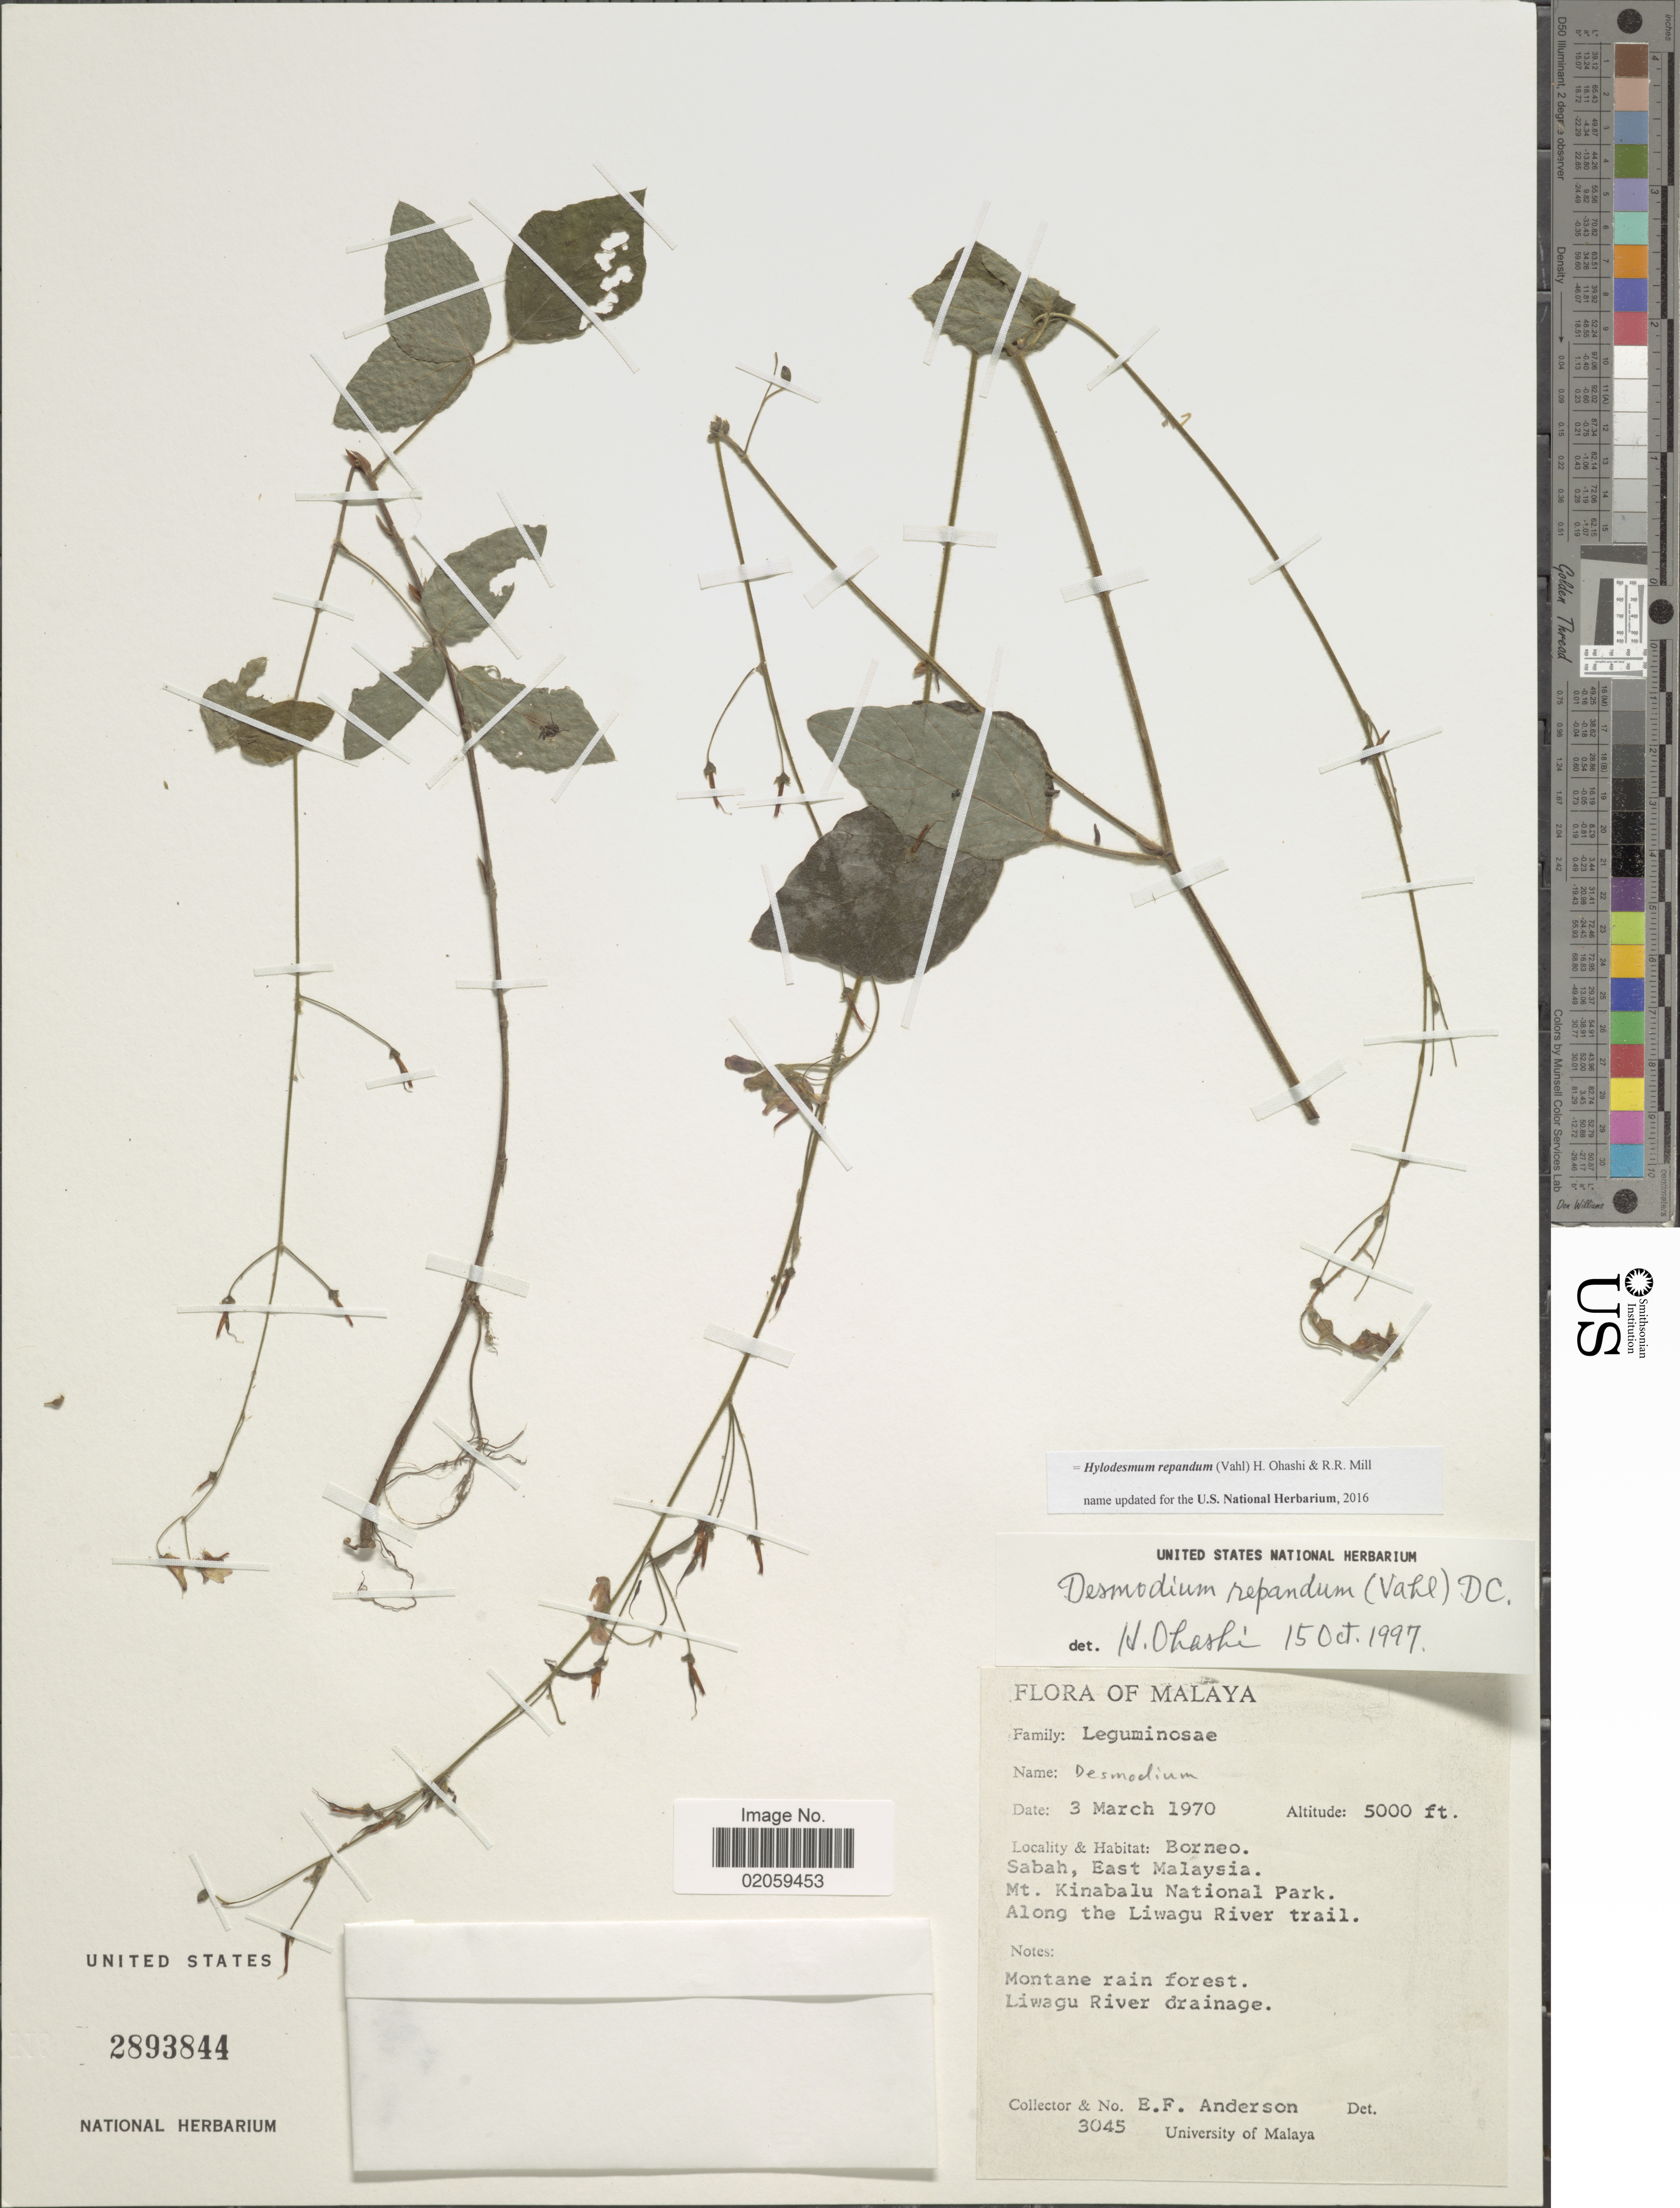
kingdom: Plantae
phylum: Tracheophyta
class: Magnoliopsida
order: Fabales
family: Fabaceae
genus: Hylodesmum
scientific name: Hylodesmum repandum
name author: (Vahl) H. Ohashi & R.R. Mill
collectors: E. F. Anderson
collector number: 3045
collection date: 1970-03-03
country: Malaysia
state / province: Sabah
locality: Malaya, Borneo, Sabah, East Malaysia, Mt. Kinabalu National Park, along the Liwagu River trail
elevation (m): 1524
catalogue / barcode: US 2893844